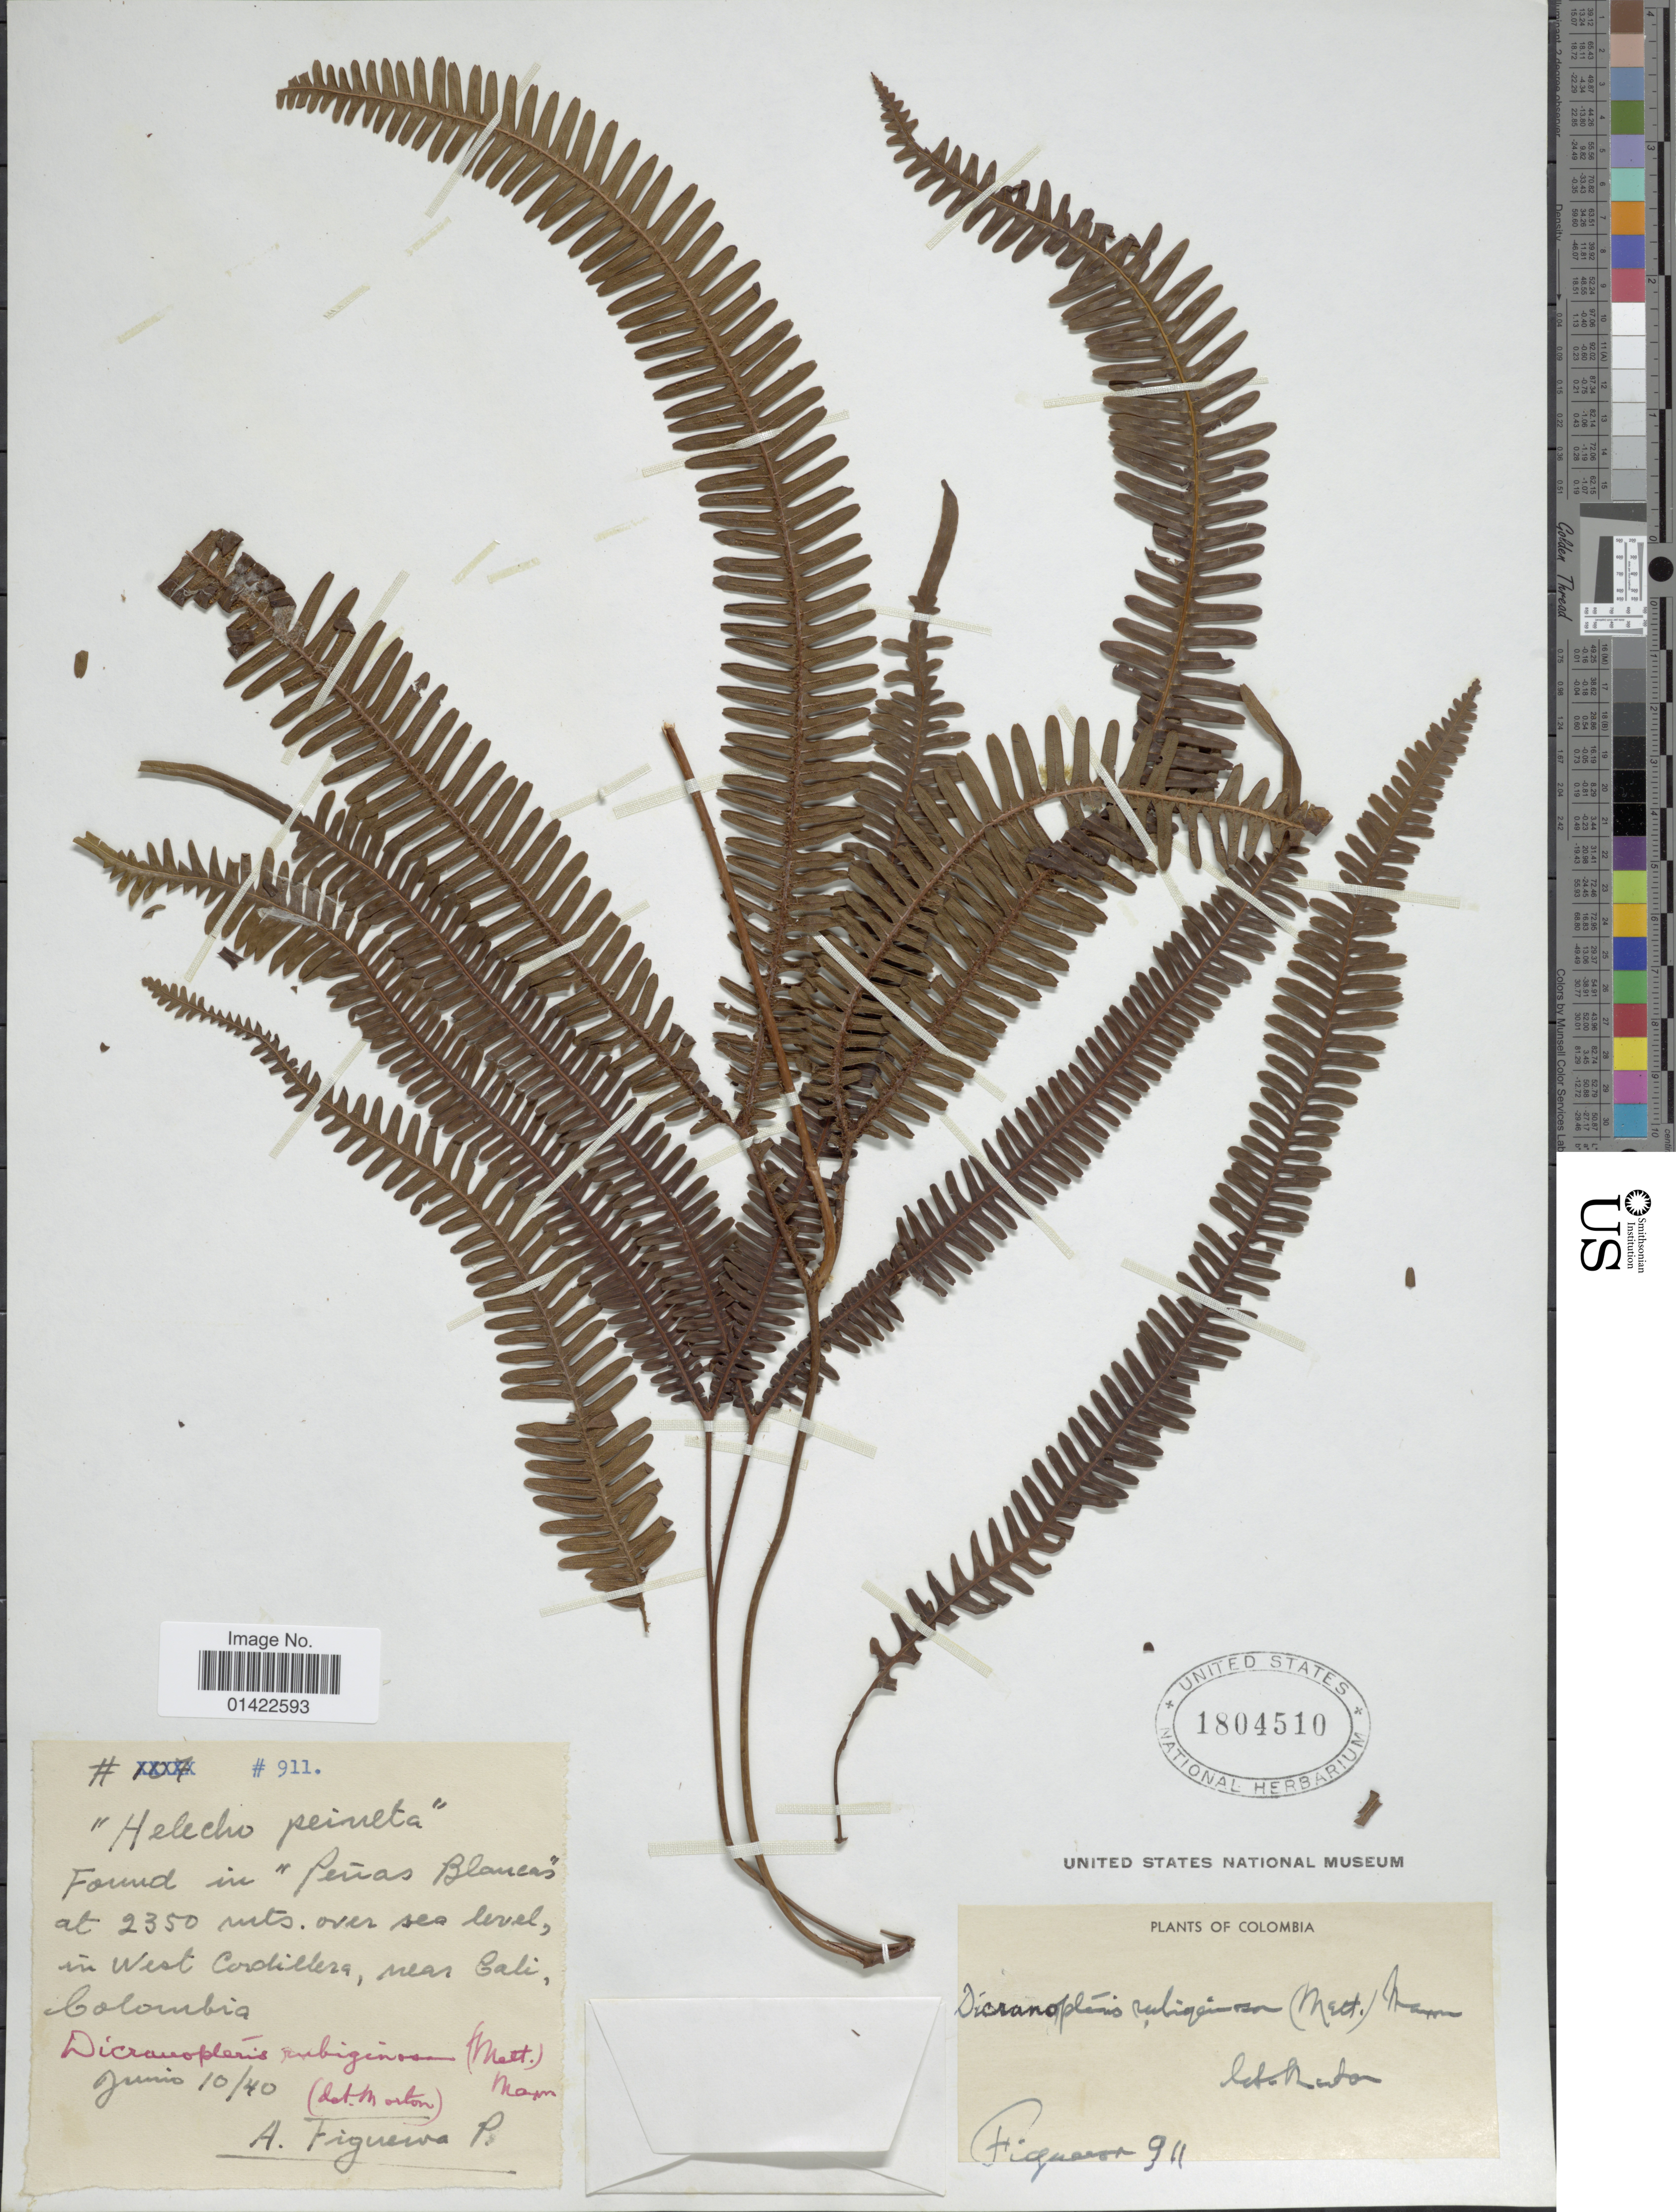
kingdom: Plantae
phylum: Tracheophyta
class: Polypodiopsida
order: Gleicheniales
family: Gleicheniaceae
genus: Sticherus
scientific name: Sticherus rubiginosus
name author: (Mett.) Nakai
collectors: A. Figueroa-Potes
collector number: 911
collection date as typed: Transcribed d/m/y: 10/6/40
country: Colombia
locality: Found in "Peñas Blancas" , West Cordillera, near Cali Colombia.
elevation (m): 2350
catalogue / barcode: US 1804510